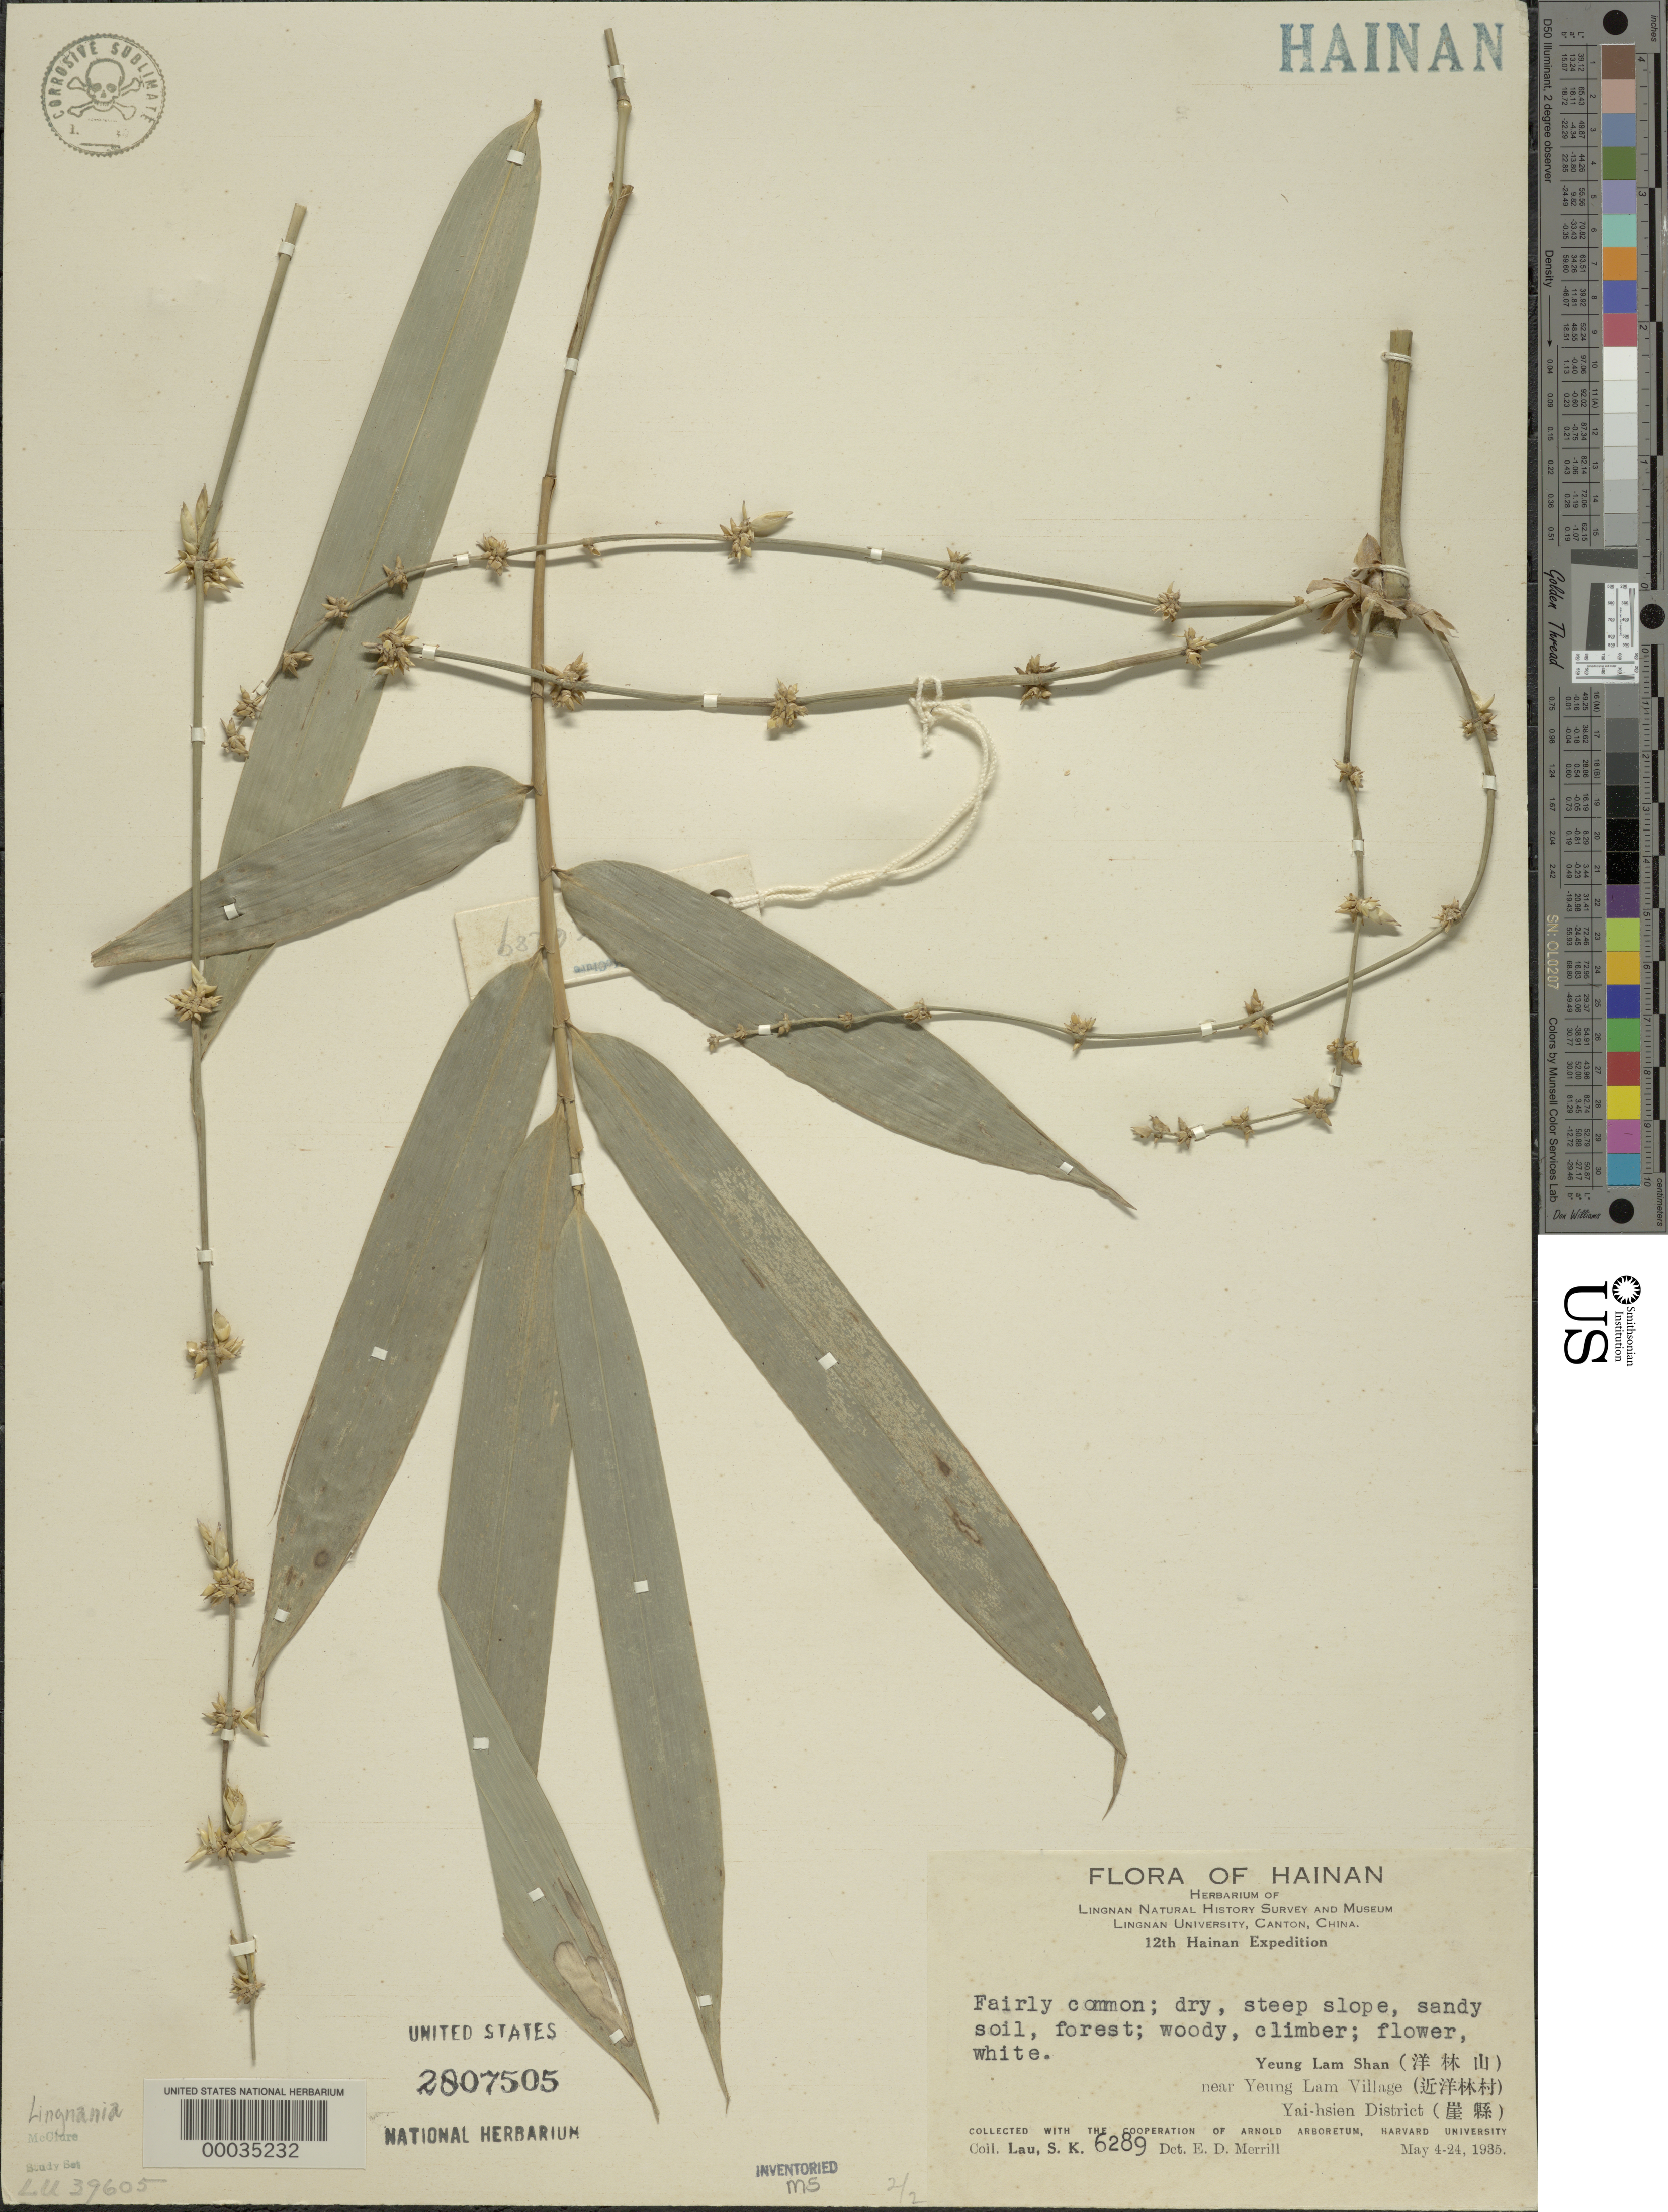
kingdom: Plantae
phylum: Tracheophyta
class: Liliopsida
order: Poales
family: Poaceae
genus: Bambusa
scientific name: Bambusa sp.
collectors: S. K. Lau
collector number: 6289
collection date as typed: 04 May 1935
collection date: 1935-05-04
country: China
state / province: Hainan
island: Hainan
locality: Yai-hsien, yeung lam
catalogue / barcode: US 2807505